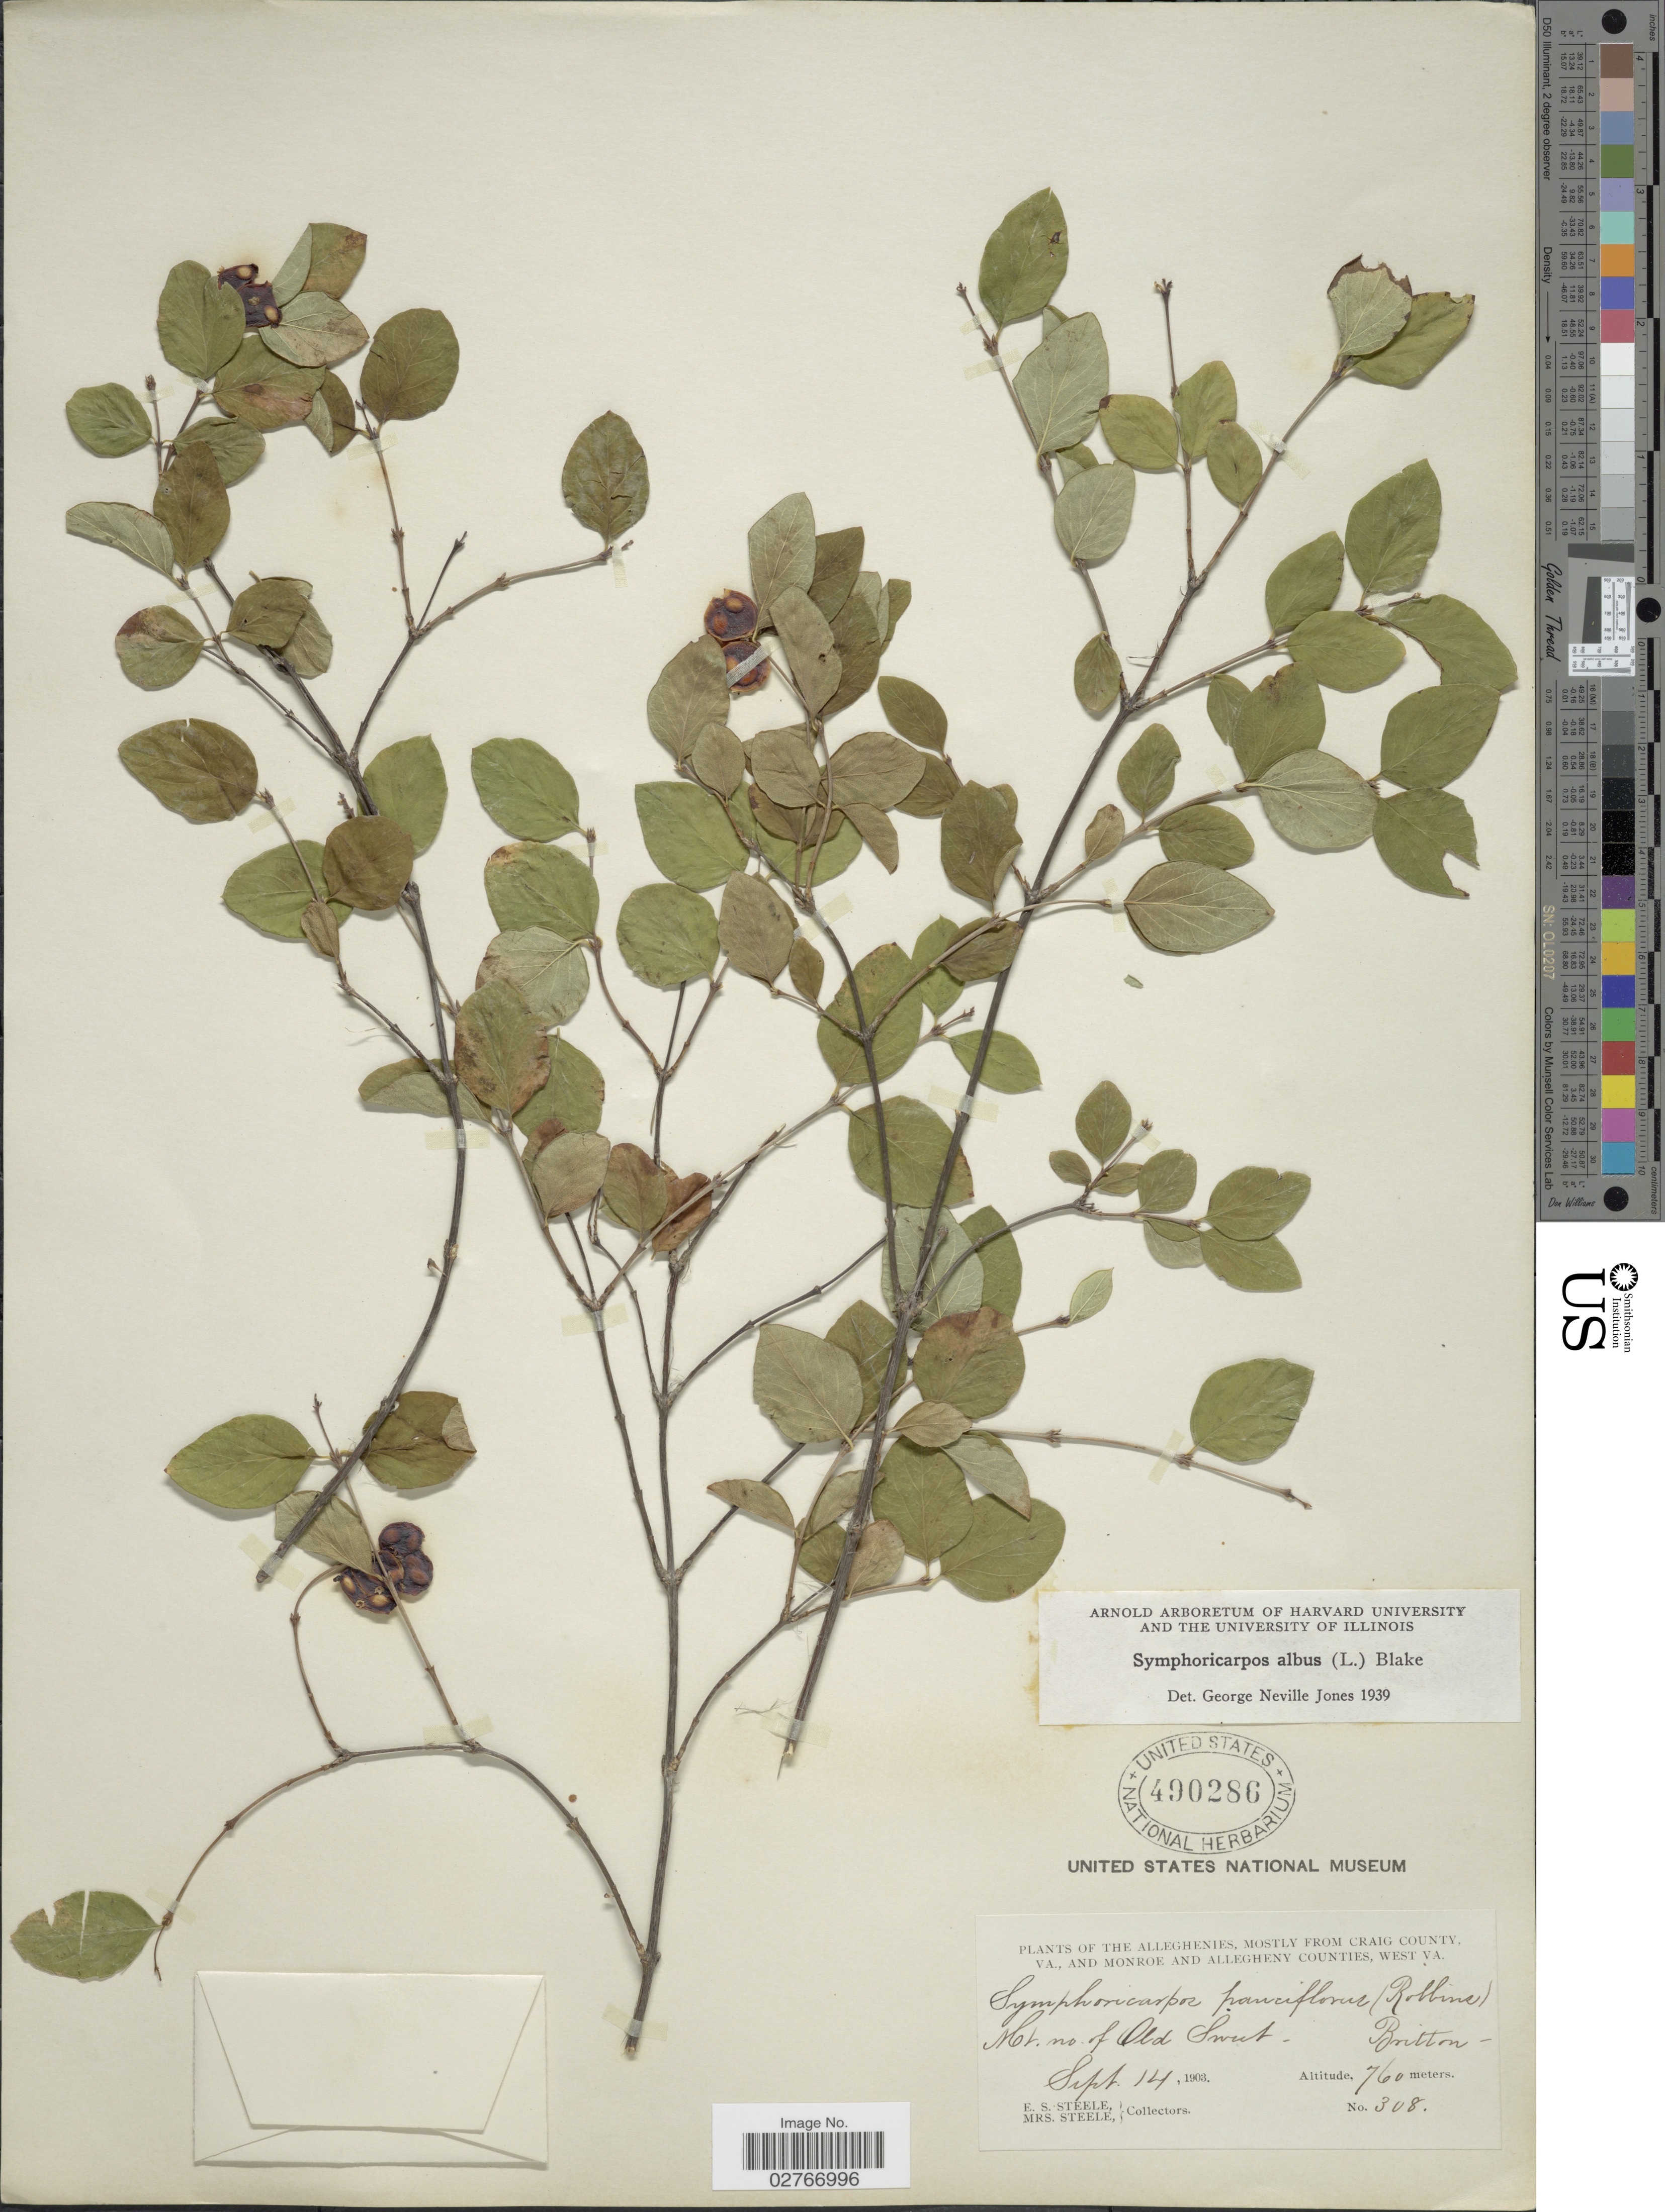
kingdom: Plantae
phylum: Tracheophyta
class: Magnoliopsida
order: Dipsacales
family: Caprifoliaceae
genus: Symphoricarpos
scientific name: Symphoricarpos albus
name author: (L.) S.F. Blake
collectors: E. Steele & Mrs. E. S. Steele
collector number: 308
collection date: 1903-09-14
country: United States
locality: Alleghenies, Mostly from Craig County, VA., and Monroe and Allegheny Counties, West VA. Mt. no of Old Sweet. Britton.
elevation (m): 760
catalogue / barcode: US 490286